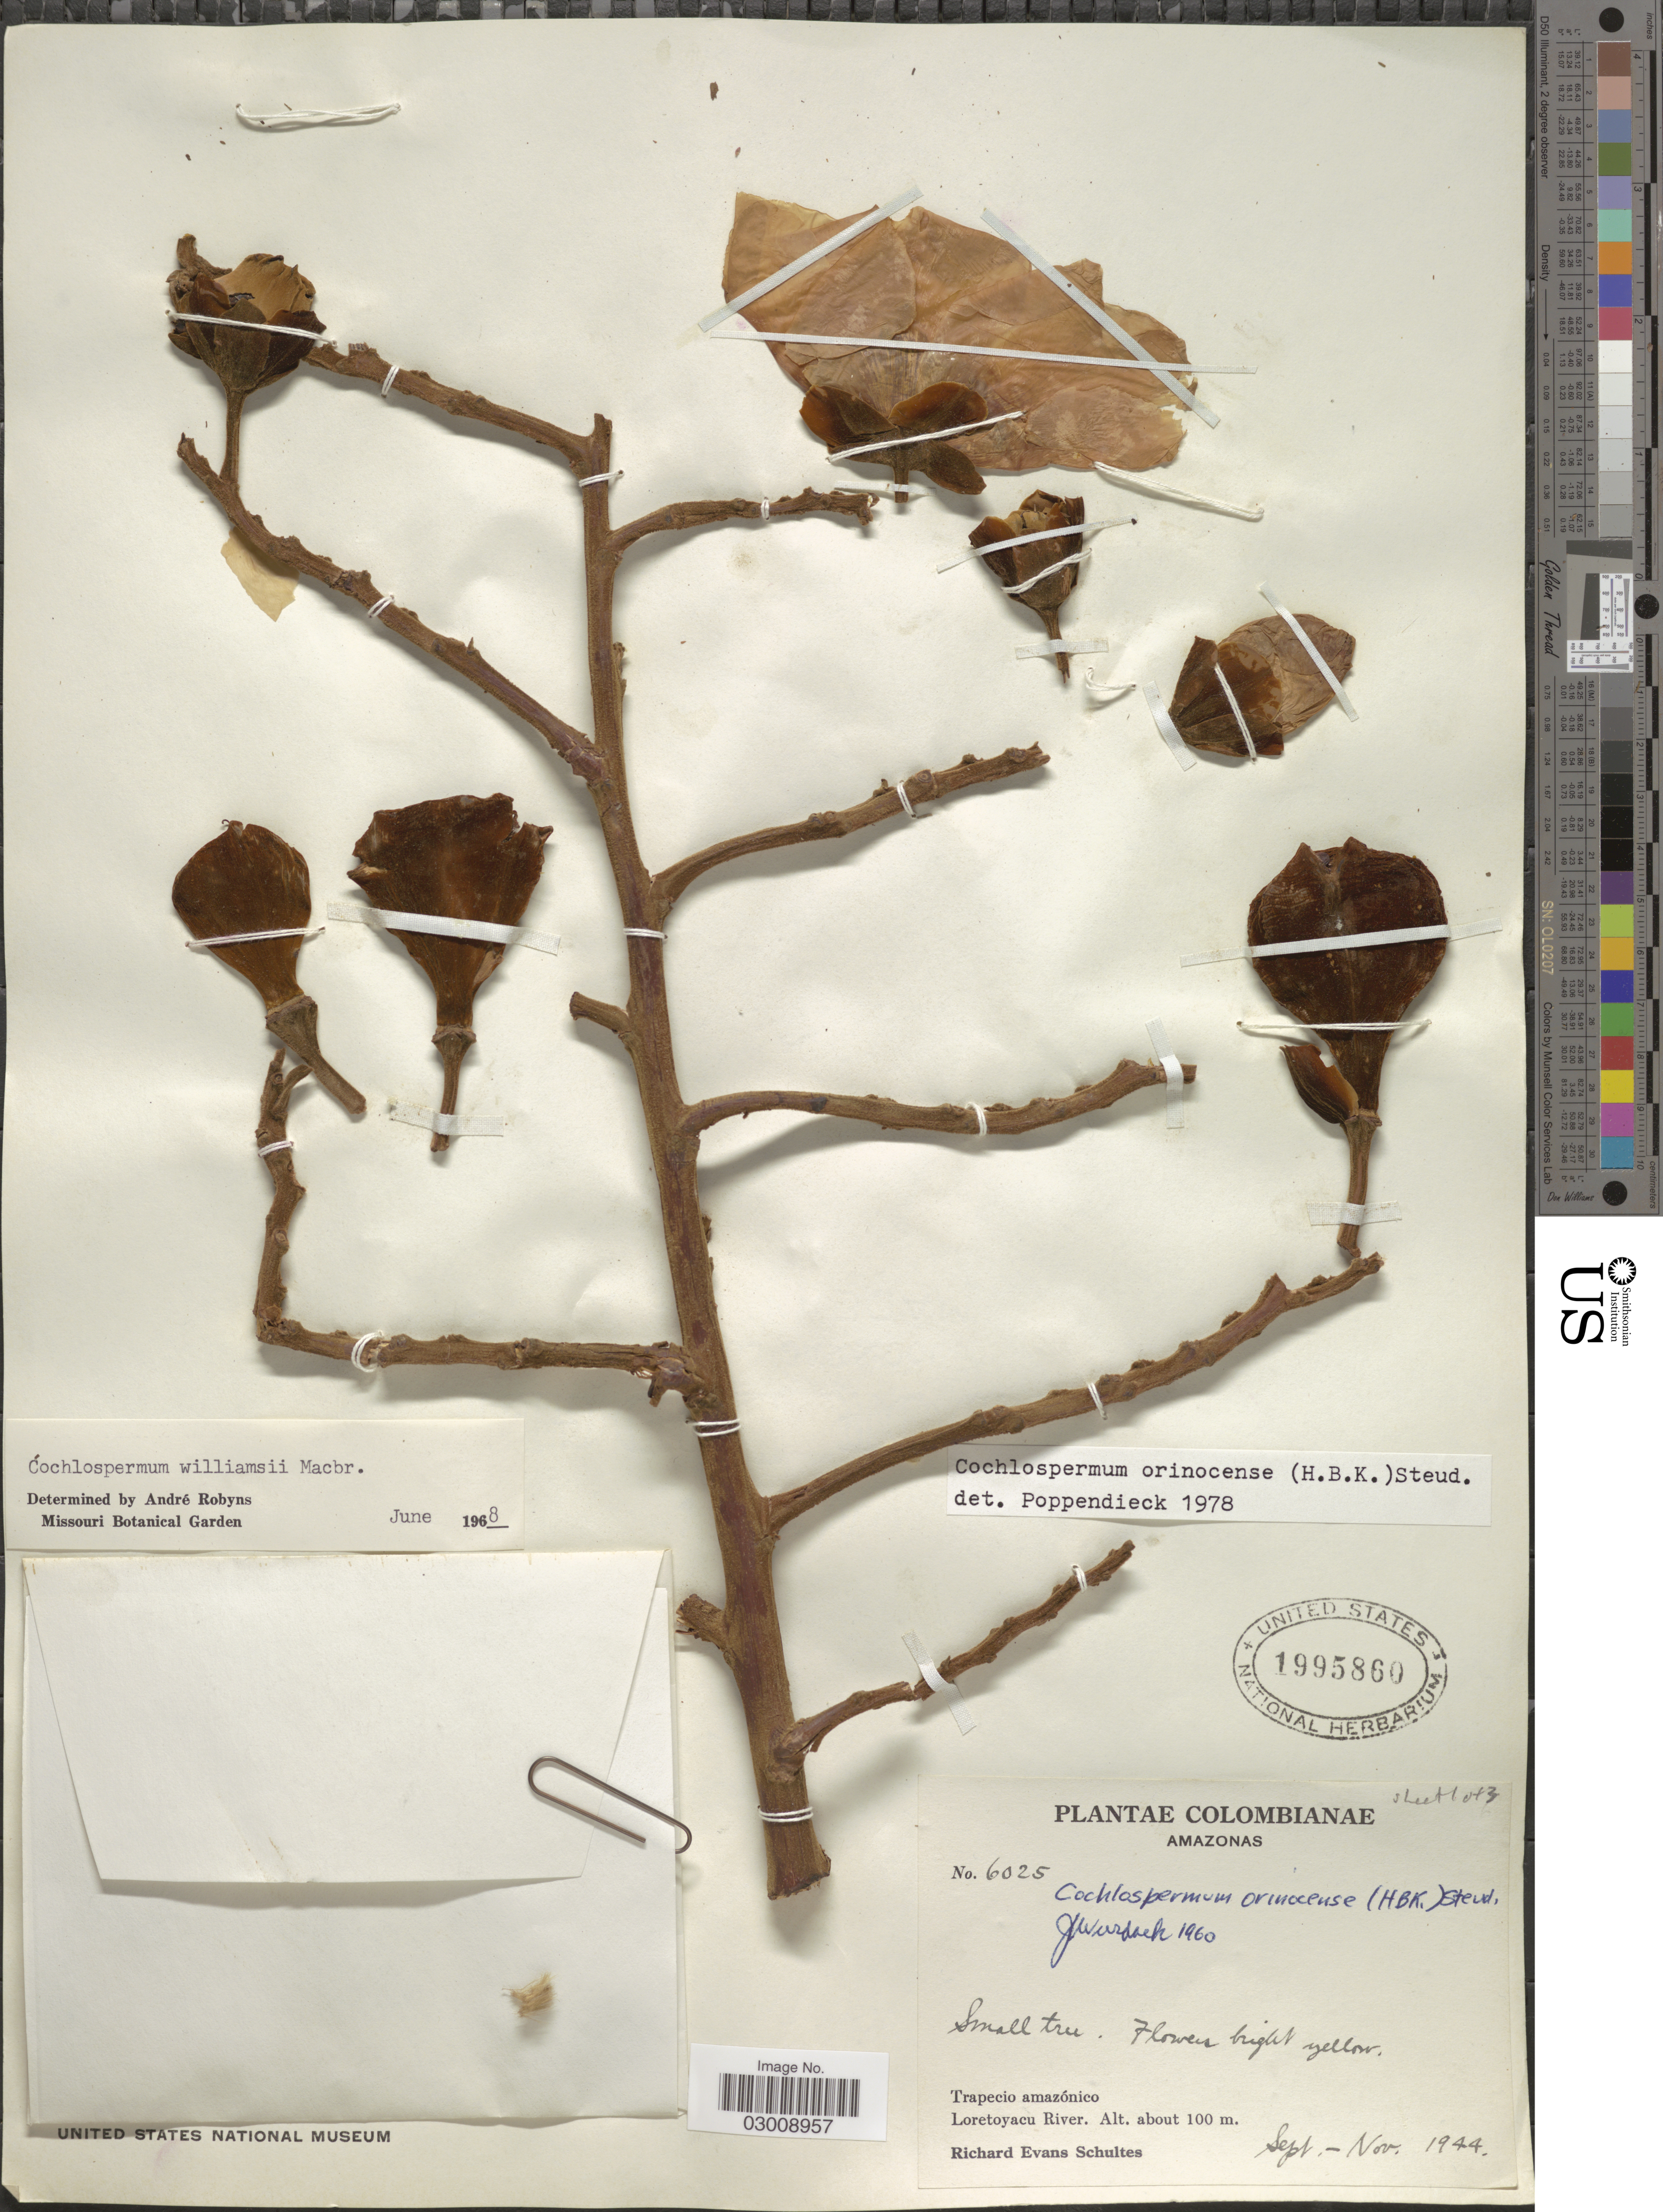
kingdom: Plantae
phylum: Tracheophyta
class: Magnoliopsida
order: Malvales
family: Cochlospermaceae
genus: Cochlospermum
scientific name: Cochlospermum orinocense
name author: (Kunth) Steud.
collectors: R. E. Schultes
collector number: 6025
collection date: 1944-09/1944-11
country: Colombia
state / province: Amazônas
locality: Trapecio amazónico. Loretoyacu River.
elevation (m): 100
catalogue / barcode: US 1995860